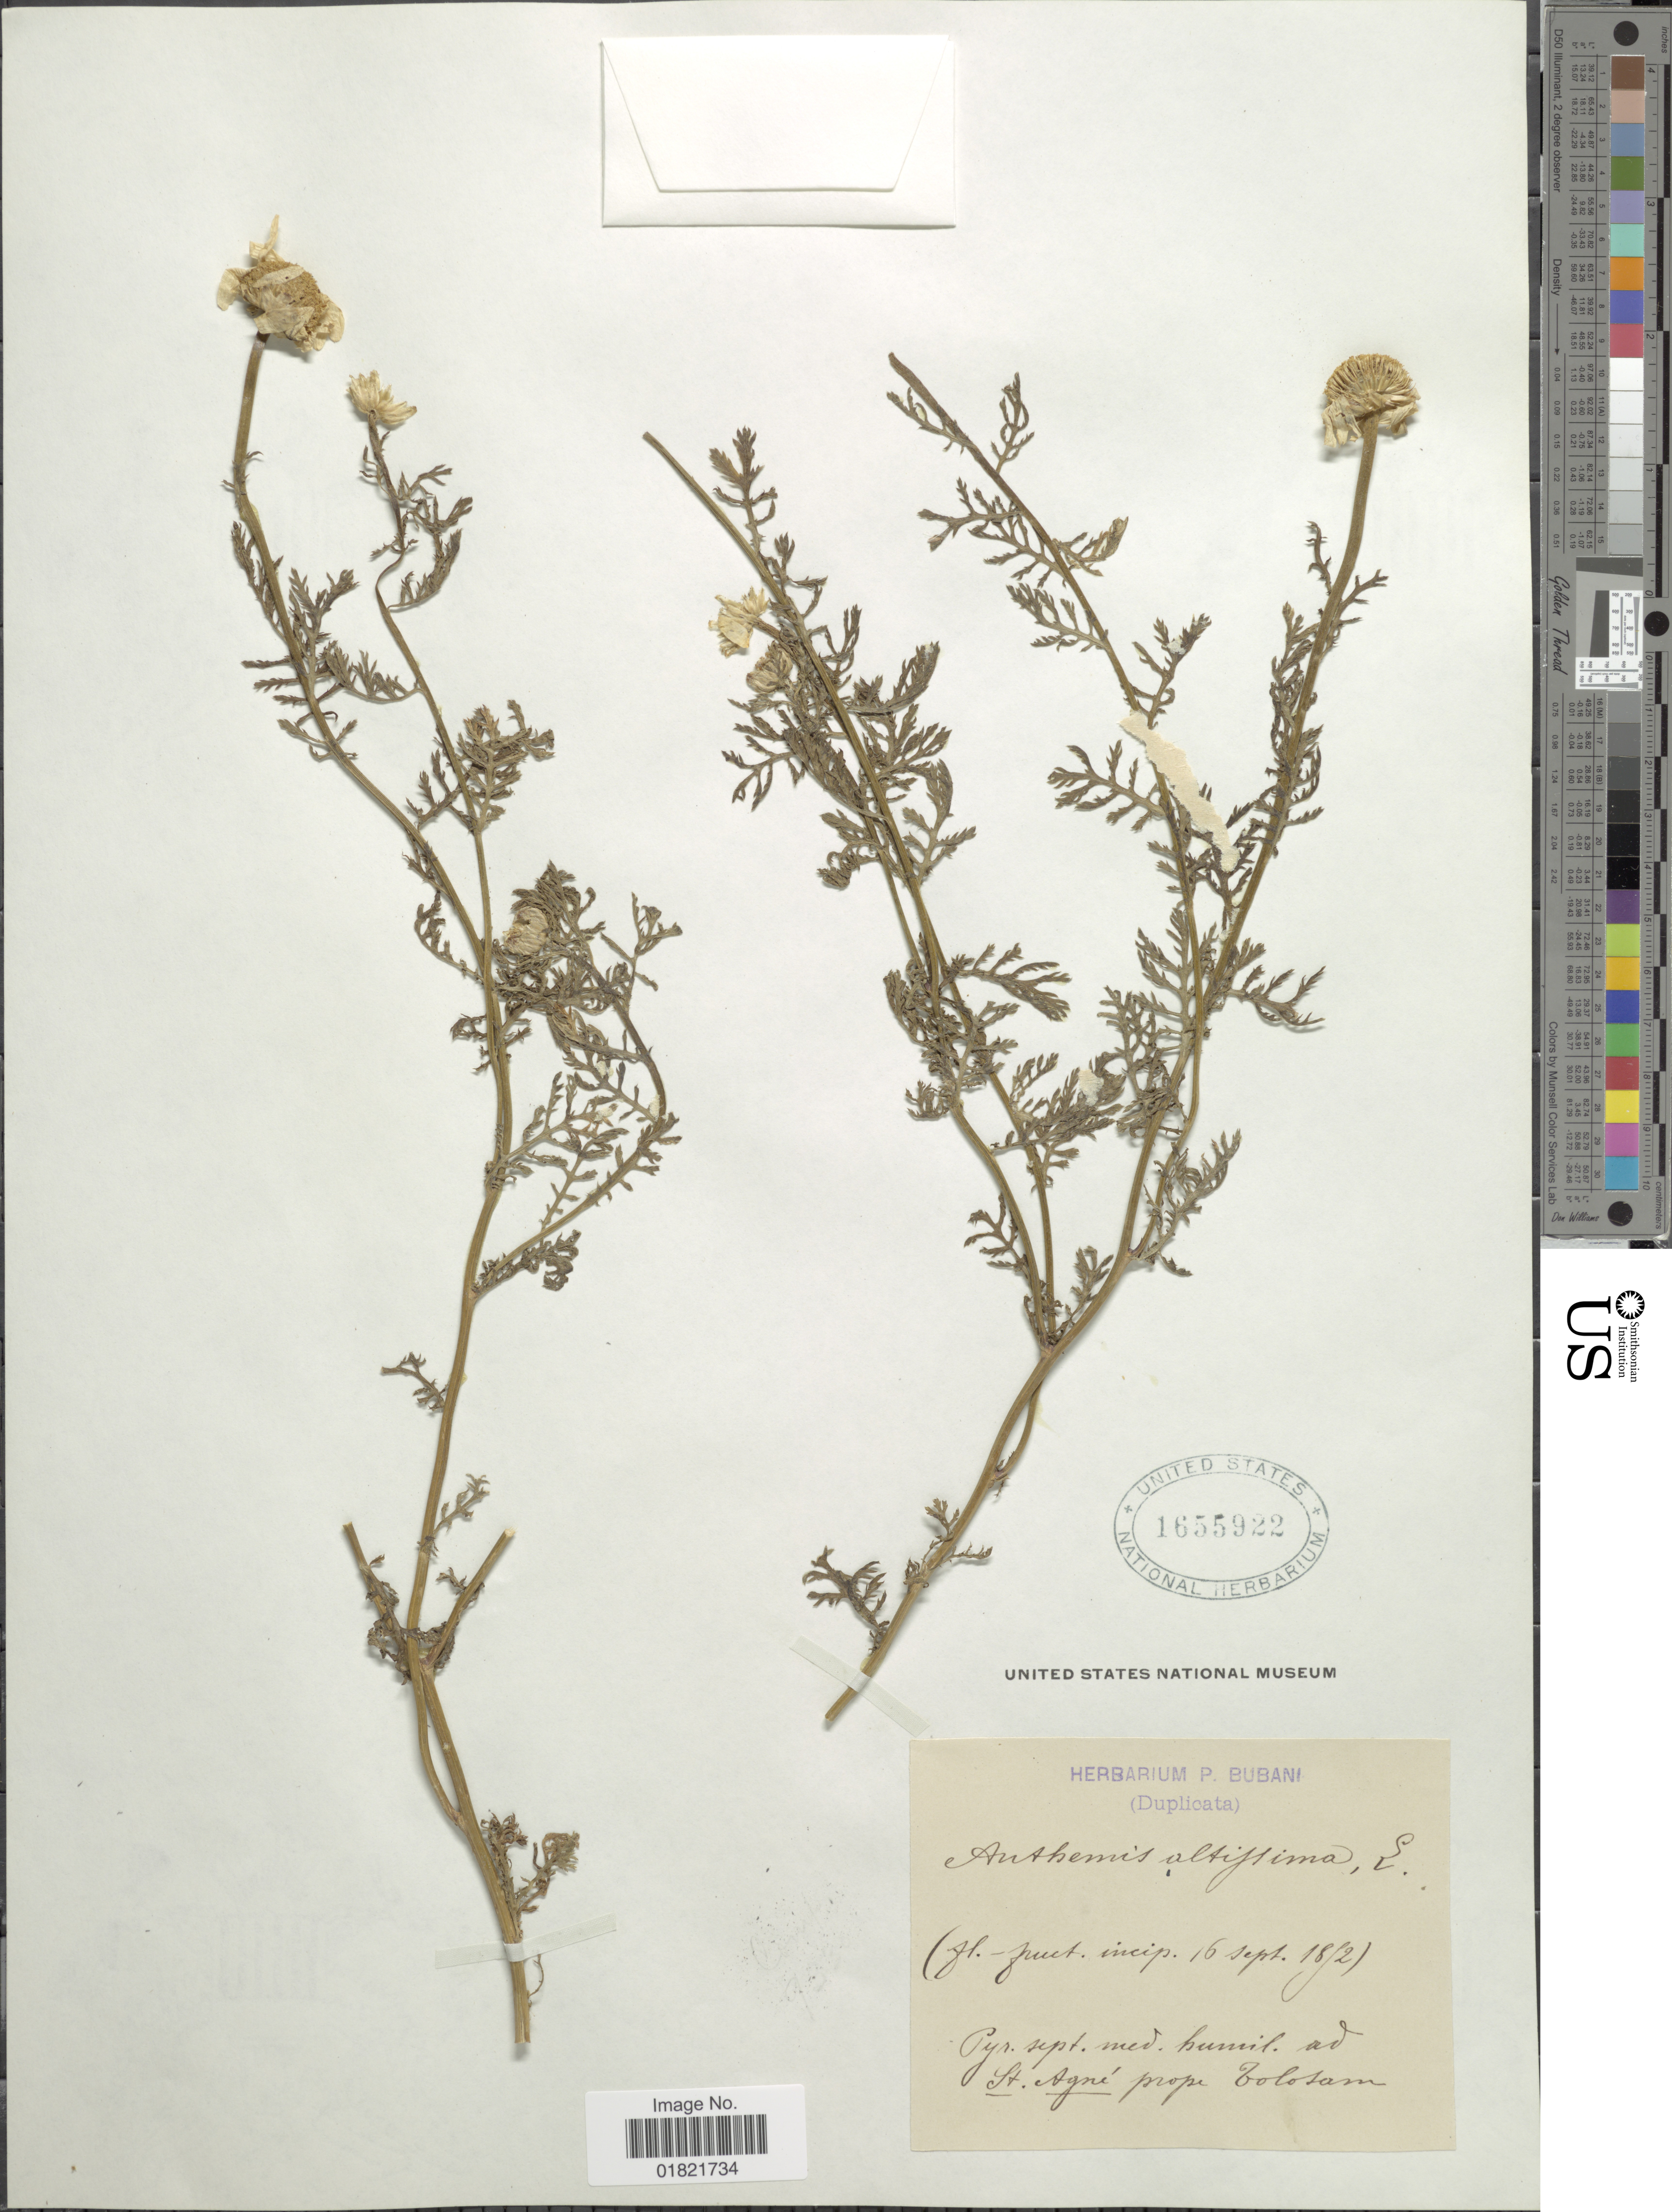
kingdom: Plantae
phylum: Tracheophyta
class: Magnoliopsida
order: Asterales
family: Asteraceae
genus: Anthemis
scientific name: Anthemis altissima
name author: L.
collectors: ex herb. P. Bubani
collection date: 1892-09-16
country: France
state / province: Occitanie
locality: Pyr. sept. med. humil. ad St. Agne prope Tolosam [Toulouse].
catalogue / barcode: US 1655922